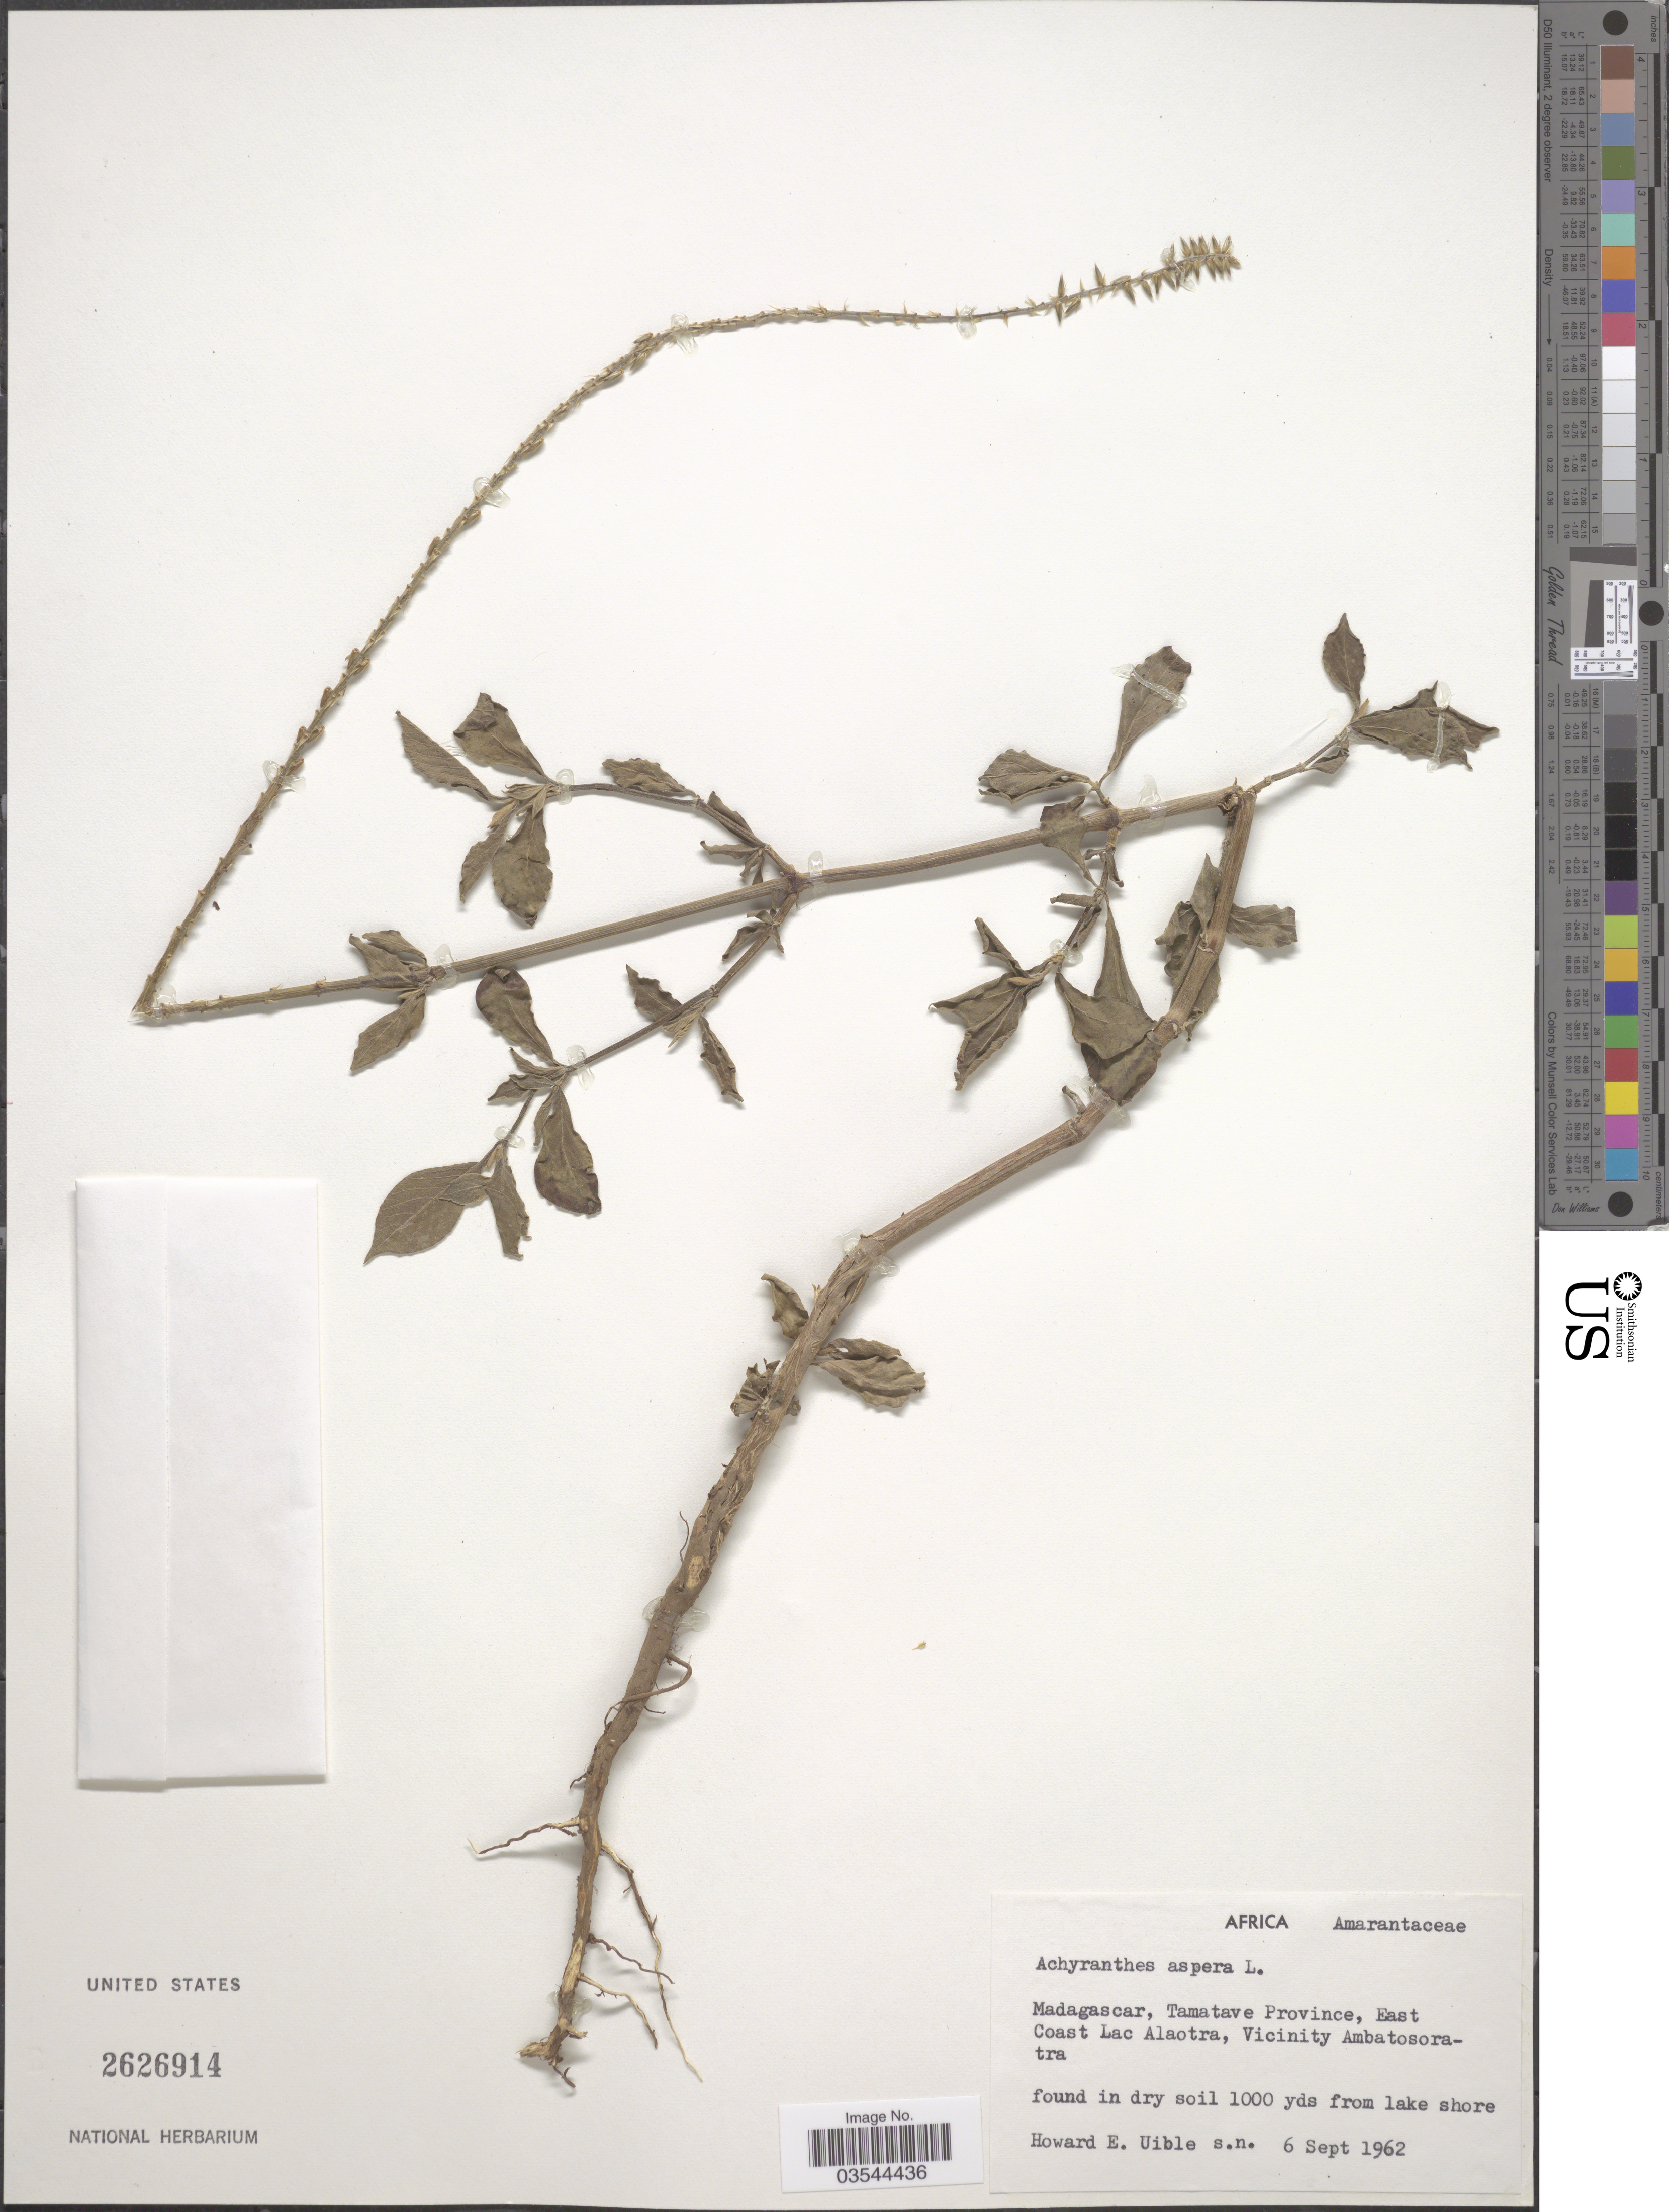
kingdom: Plantae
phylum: Tracheophyta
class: Magnoliopsida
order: Caryophyllales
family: Amaranthaceae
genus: Achyranthes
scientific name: Achyranthes aspera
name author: L.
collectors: H. Uible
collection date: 1962-09-06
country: Madagascar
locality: Tamatave Province, East Coast Lac Alaotra, Vicinity Ambatosoratra. 1000 yds from lake shore.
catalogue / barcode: US 2626914